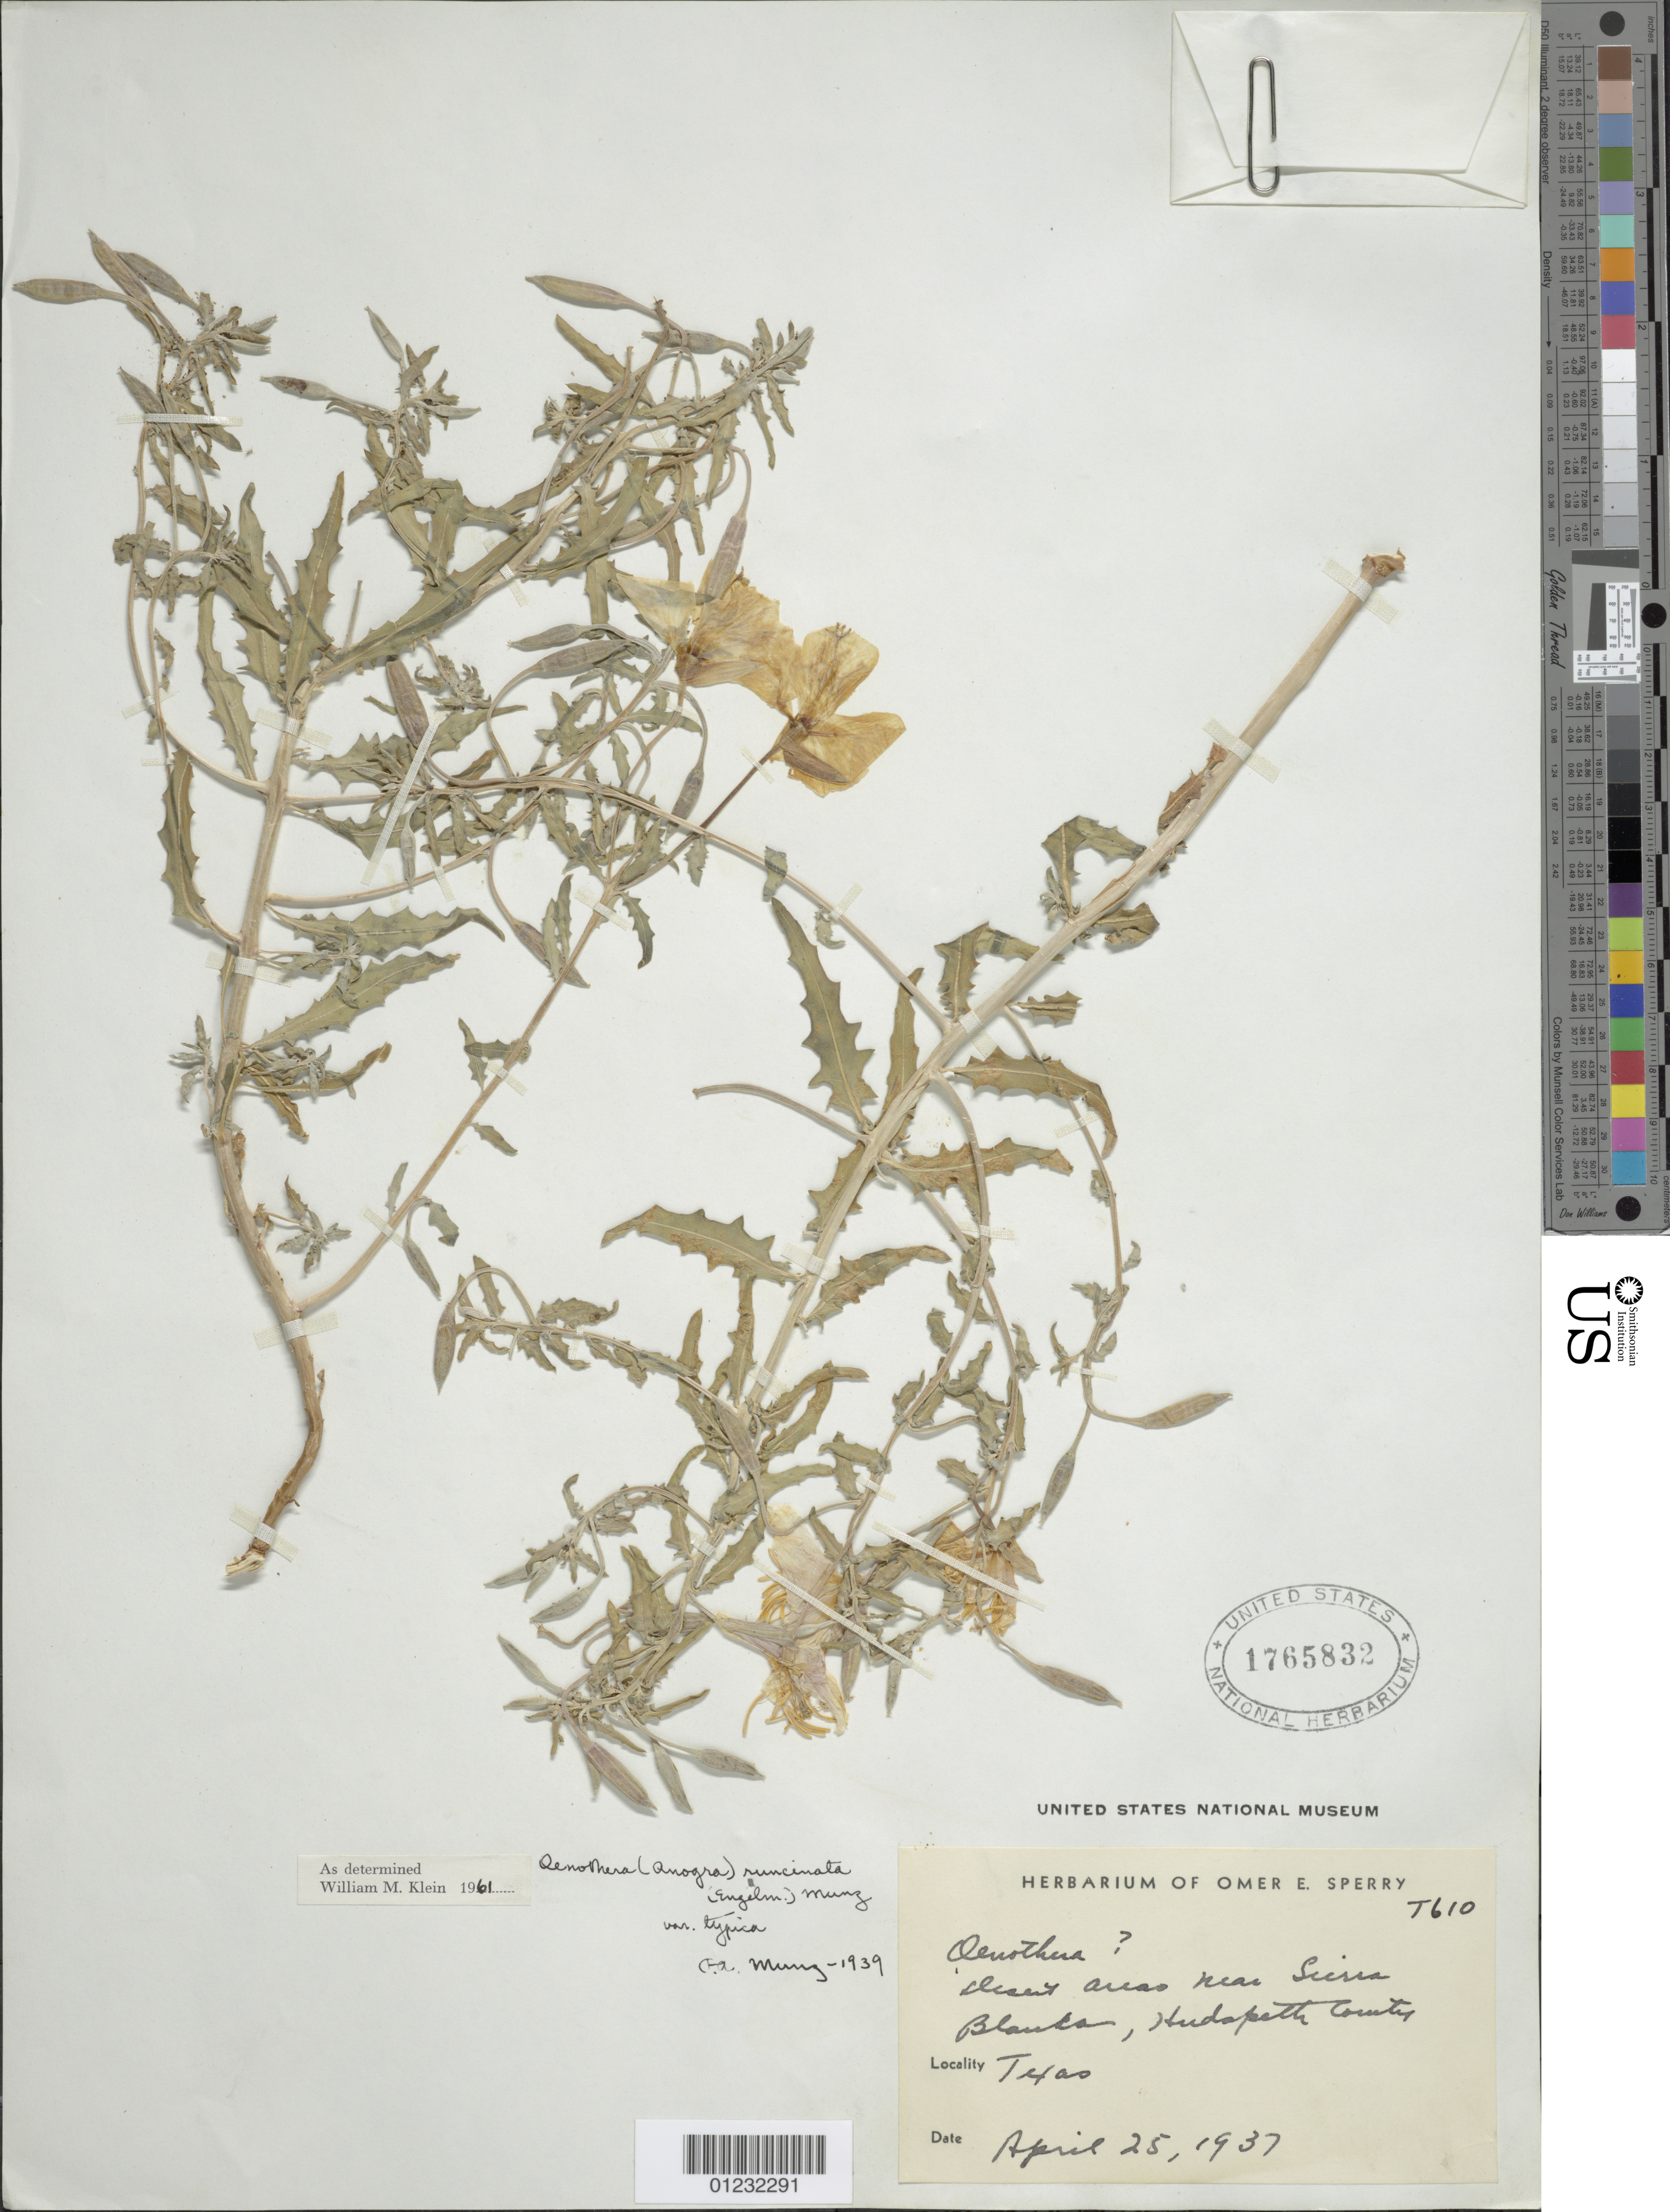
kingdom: Plantae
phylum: Tracheophyta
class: Magnoliopsida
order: Myrtales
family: Onagraceae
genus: Oenothera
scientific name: Oenothera pallida subsp. runcinata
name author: (Engelm.) Munz & W.M. Klein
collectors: ex. herb. Omer E. Sperry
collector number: T610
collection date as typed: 25 Apr 1937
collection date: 1937-04-25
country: United States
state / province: Texas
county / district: Hudspeth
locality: Sierra Blanca.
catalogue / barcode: US 1765832